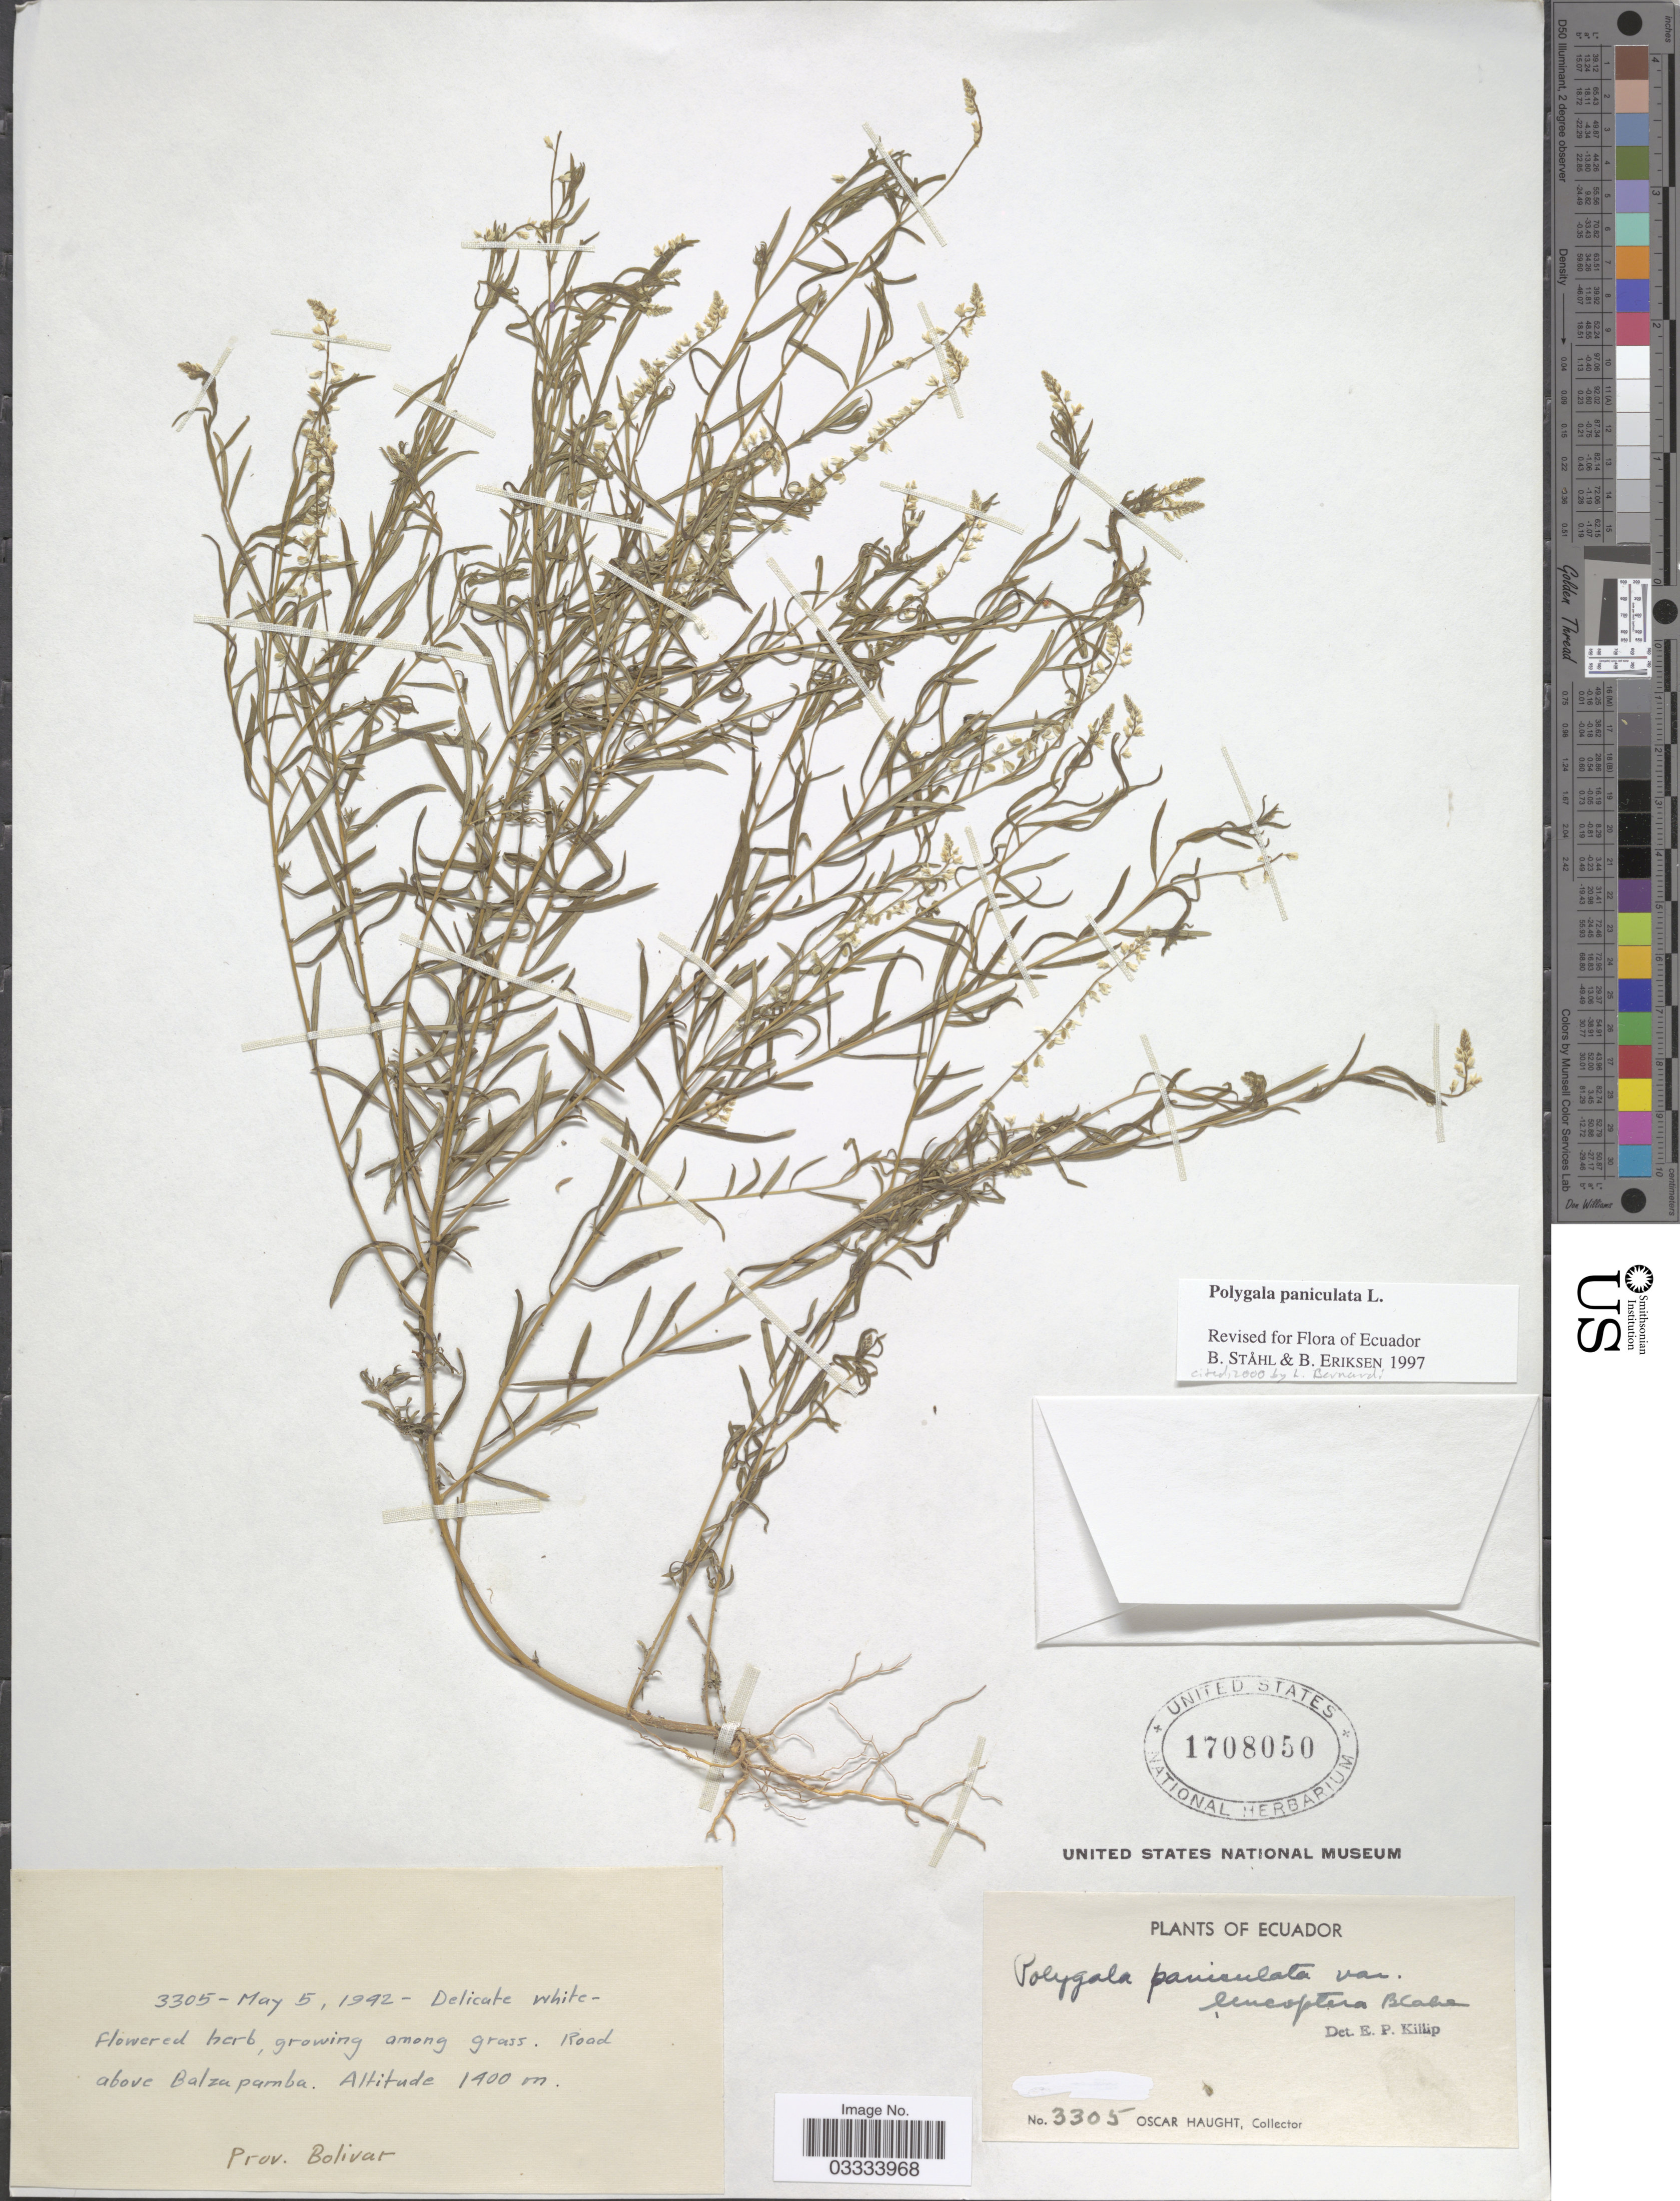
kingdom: Plantae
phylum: Tracheophyta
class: Magnoliopsida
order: Fabales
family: Polygalaceae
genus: Polygala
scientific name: Polygala paniculata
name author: L.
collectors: O. L. Haught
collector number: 3305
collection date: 1942-05-05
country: Ecuador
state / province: Bolívar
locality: Road above Balzapamba.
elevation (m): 1400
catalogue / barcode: US 1708050